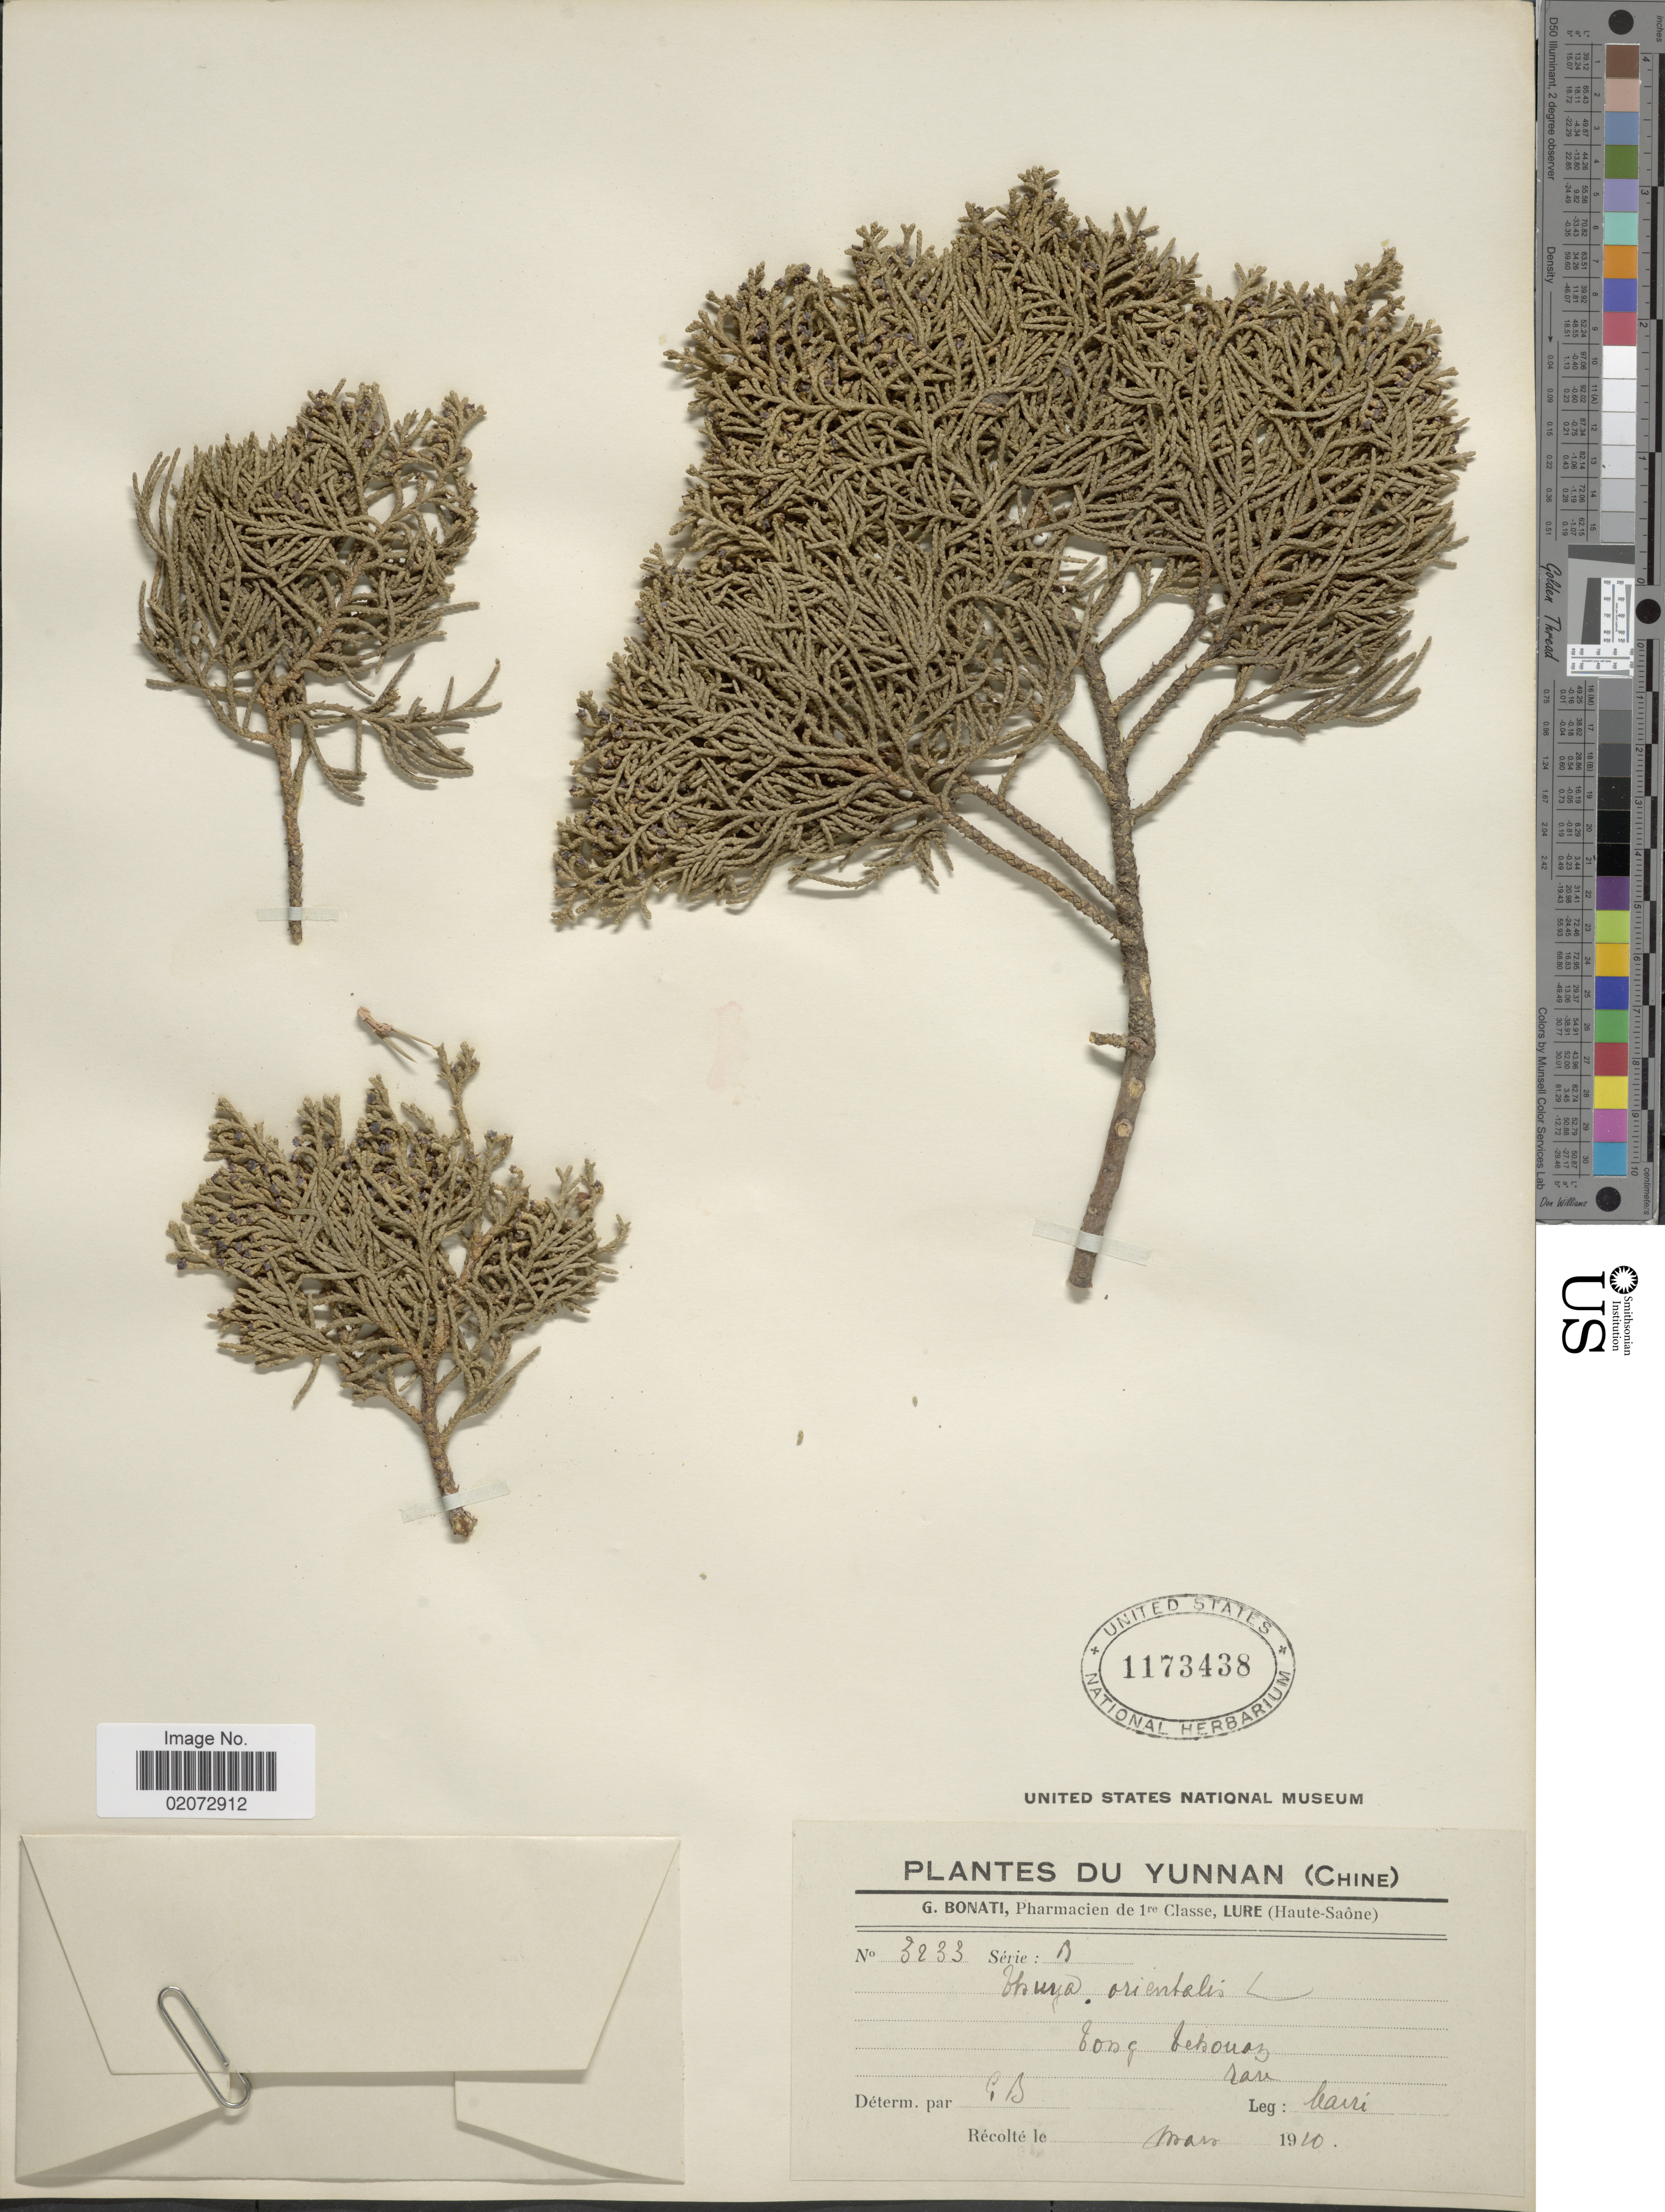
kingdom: Plantae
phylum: Tracheophyta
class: Pinopsida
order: Pinales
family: Cupressaceae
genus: Juniperus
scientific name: Juniperus sabina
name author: L.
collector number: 3233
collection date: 1920-03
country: China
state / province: Yunnan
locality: Yunnan, (Chine). Thura [interpreted] orientalis.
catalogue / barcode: US 1173438